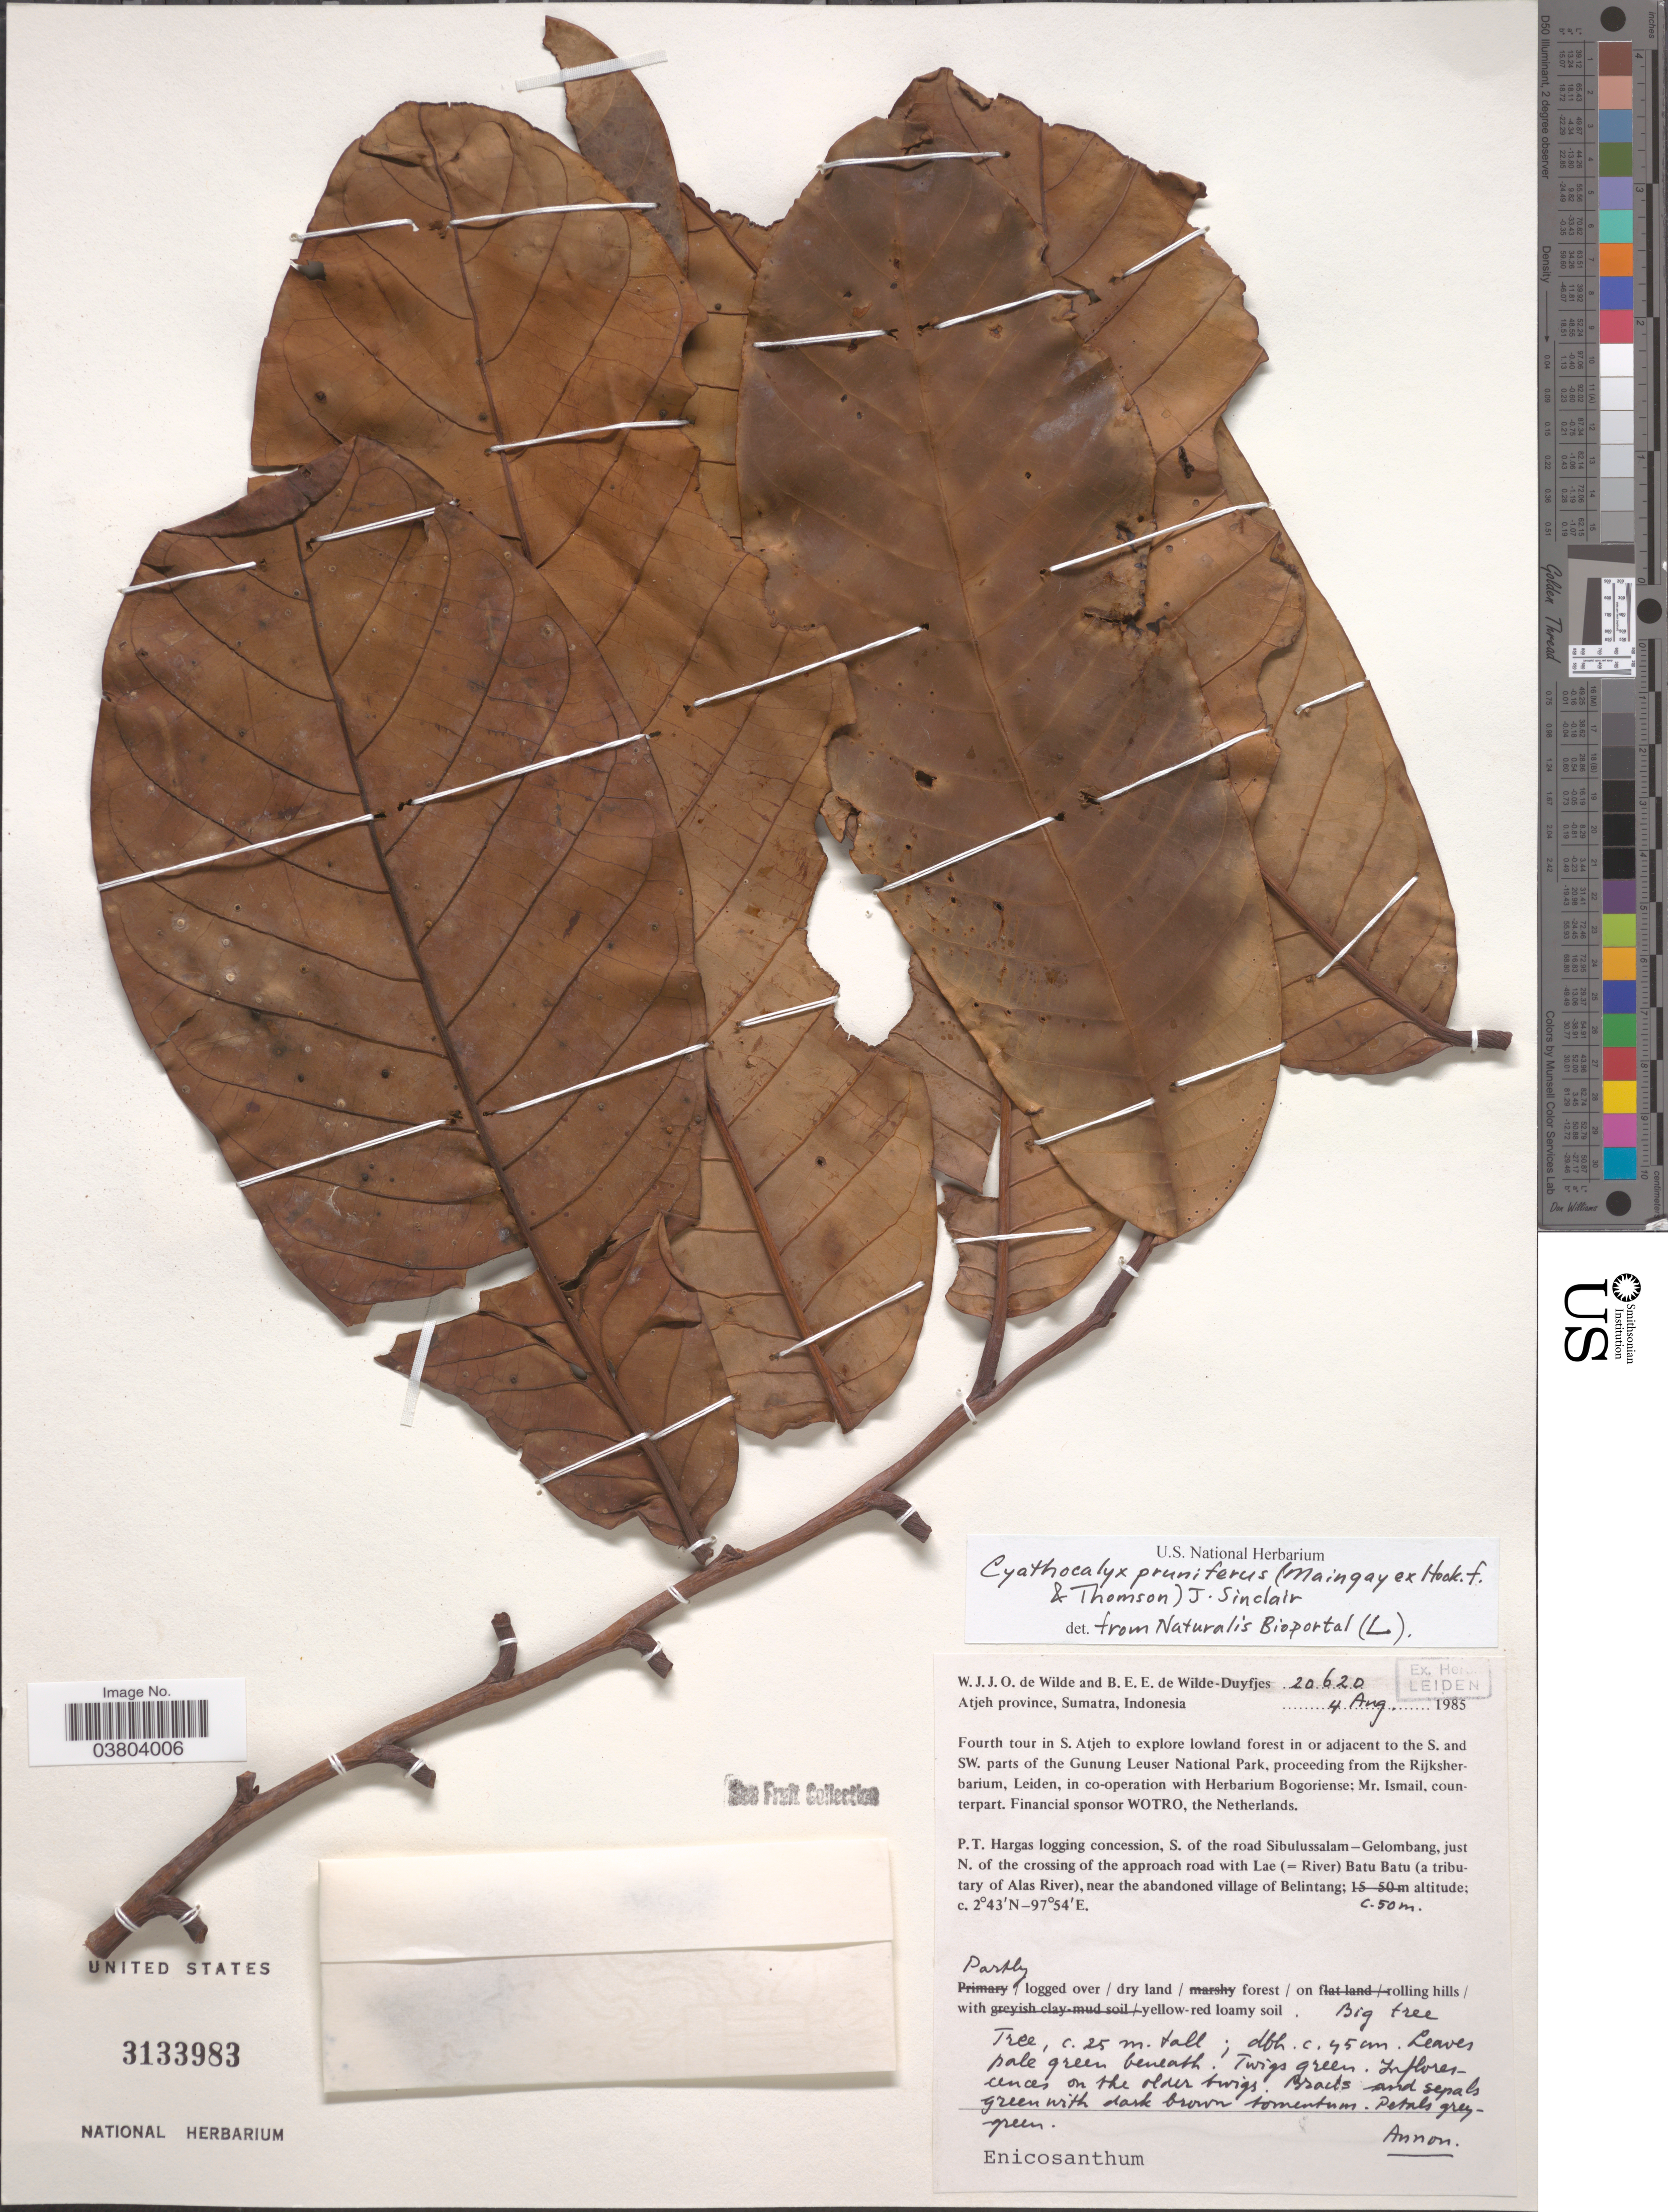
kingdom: Plantae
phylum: Tracheophyta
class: Magnoliopsida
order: Magnoliales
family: Annonaceae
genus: Cyathocalyx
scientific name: Cyathocalyx pruniferus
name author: (Maingay ex Hook. f. & Thomson) J. Sinclair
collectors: W. J. de Wilde & B. E. de Wilde-Duyfjes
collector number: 20620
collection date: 1985-08-04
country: Indonesia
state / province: Sumatra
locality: Atjeh province. Fourth tour in S. Atjeh to explore lowland forest in or adjacent to the S. and SW. parts of the Gunung Leuser National Park. P.T. Hargas logging concession, S. of the road Sibulussalam-Gelombang, just N. of the crossing of the approach road with Lae (= River) Batu Batu (a tributary of Alas River), near the abandoned village of Belintang.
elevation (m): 50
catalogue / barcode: US 3133983